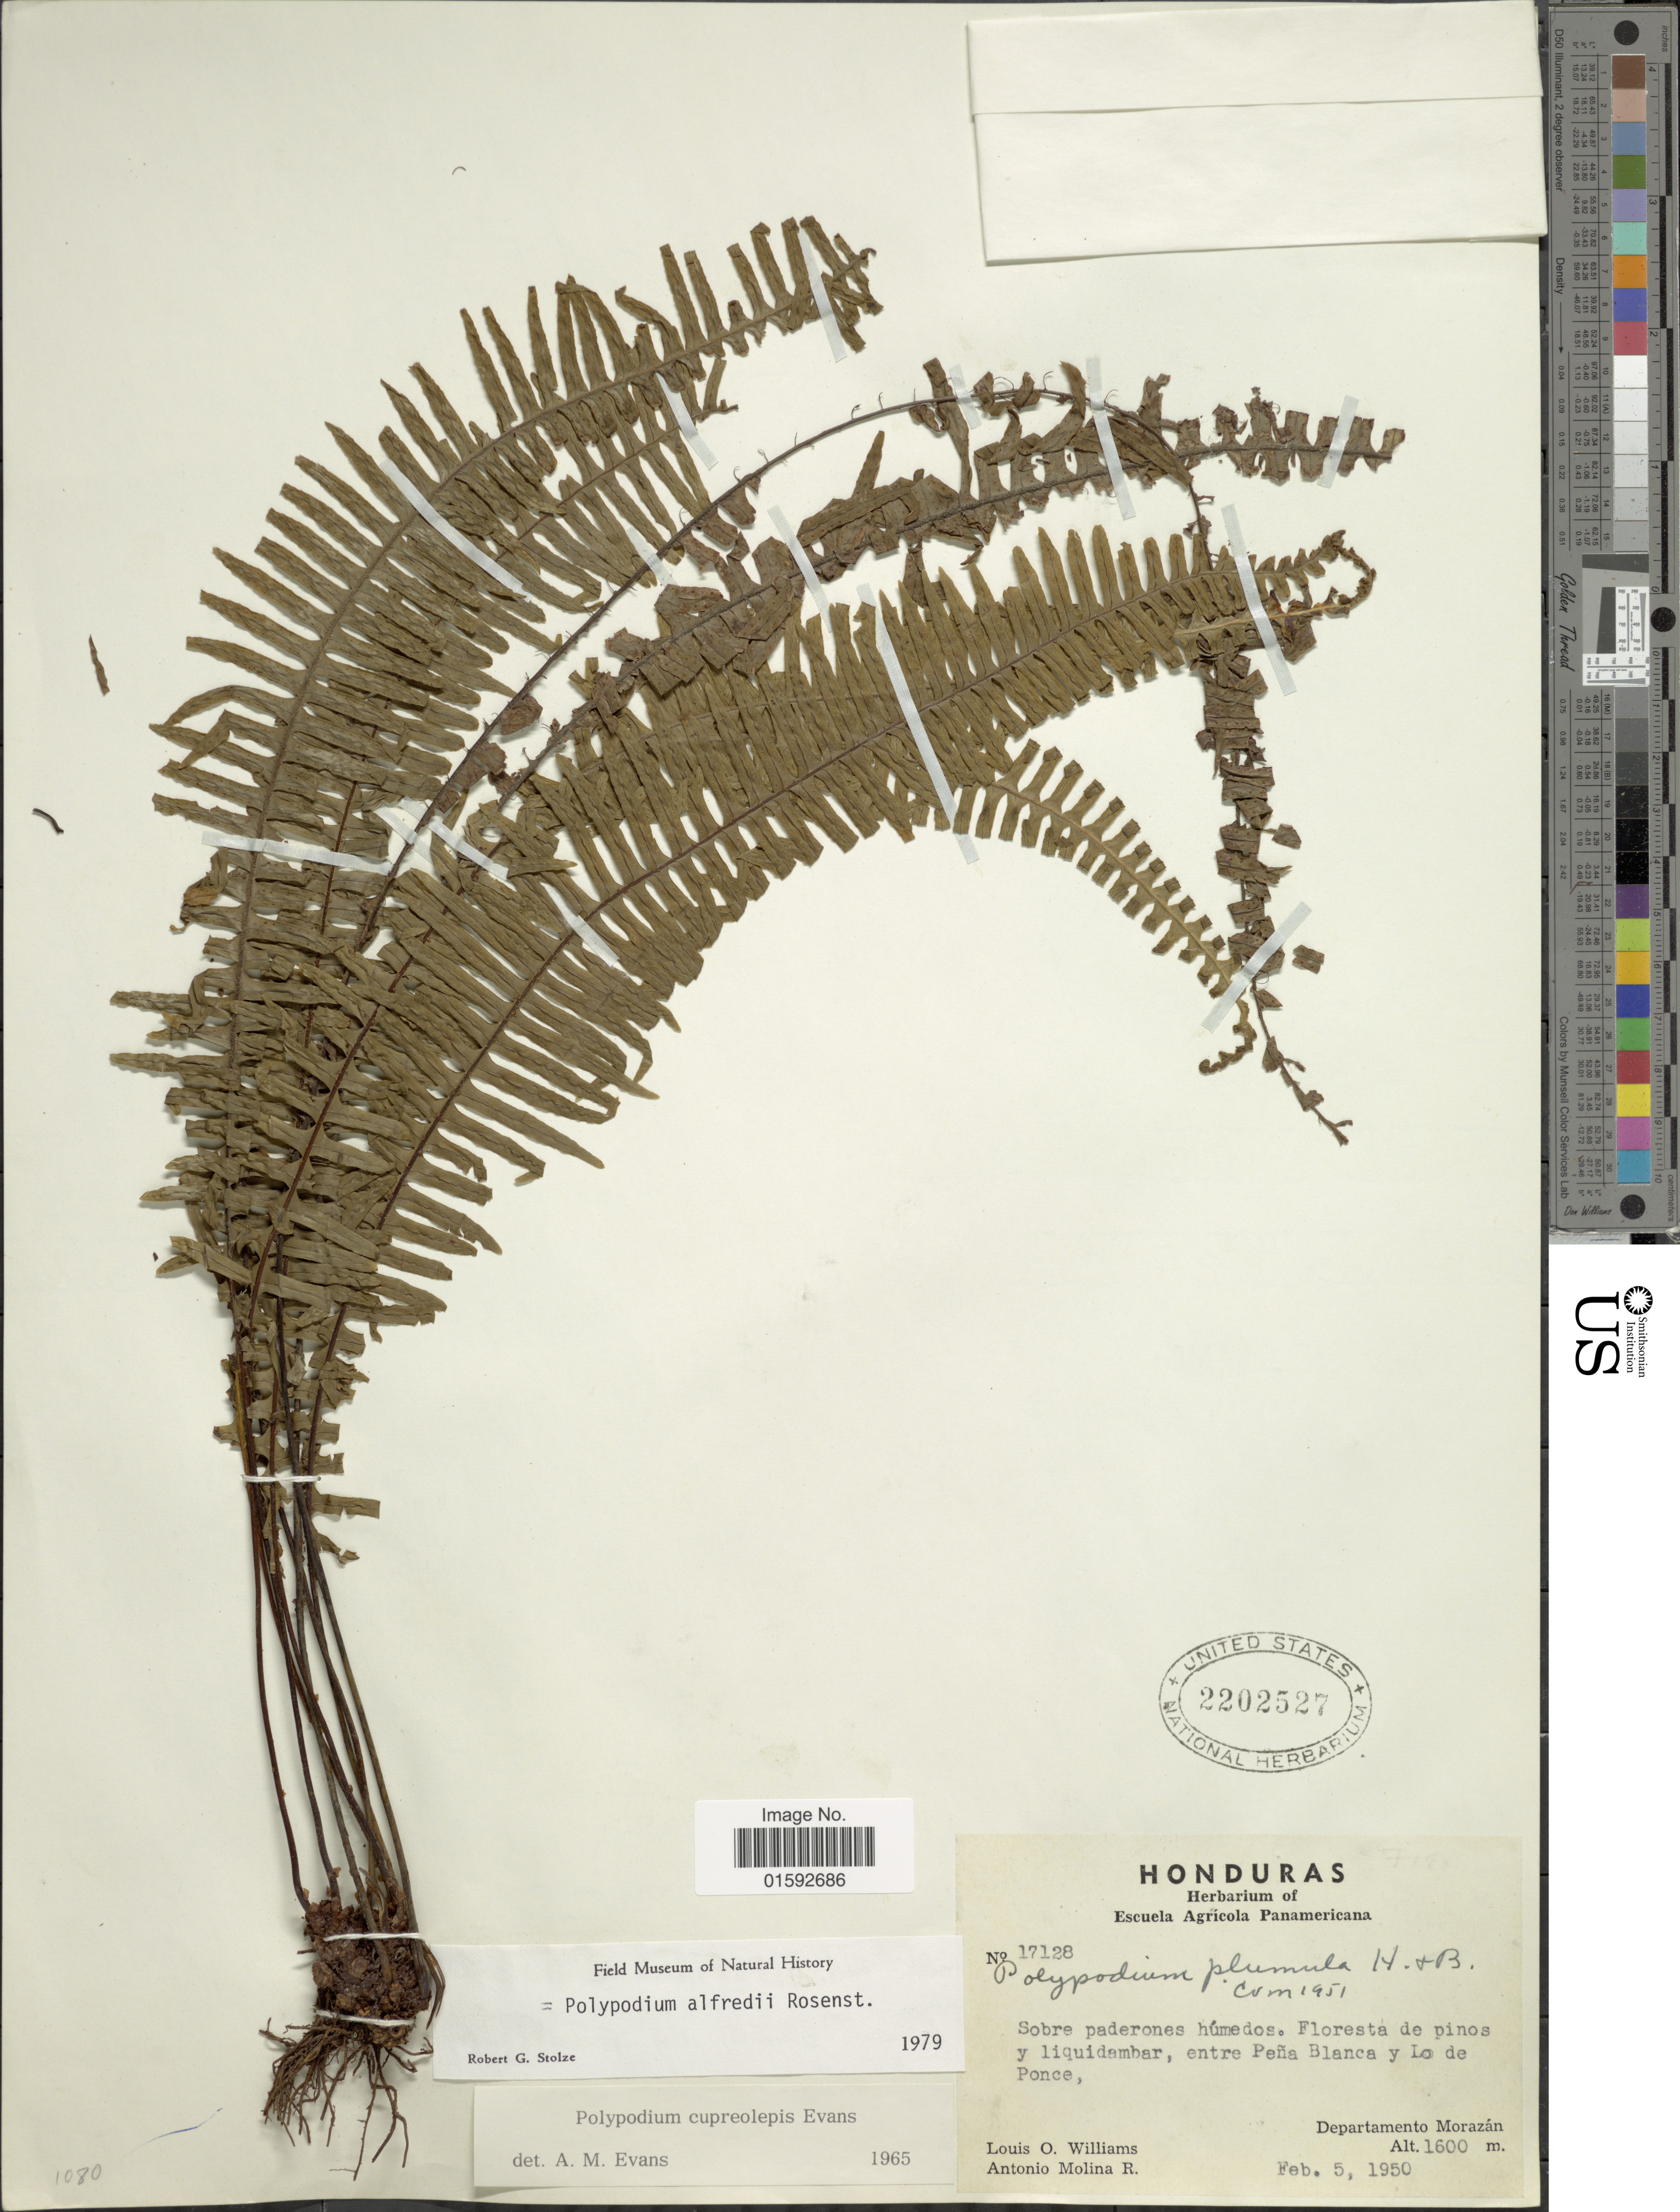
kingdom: Plantae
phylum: Tracheophyta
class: Polypodiopsida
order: Polypodiales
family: Polypodiaceae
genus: Pecluma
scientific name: Pecluma alfredii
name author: (Rosenst.) M.G. Price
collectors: L. O. Williams & A. Molina R.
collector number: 17128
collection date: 1950-02-05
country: Honduras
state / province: Fco. Morazán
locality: Sobre paderones húmedos. Floresta de pinos y liquidambar, entre Peña Blanca y Lo de Ponce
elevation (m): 1600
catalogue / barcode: US 2202527